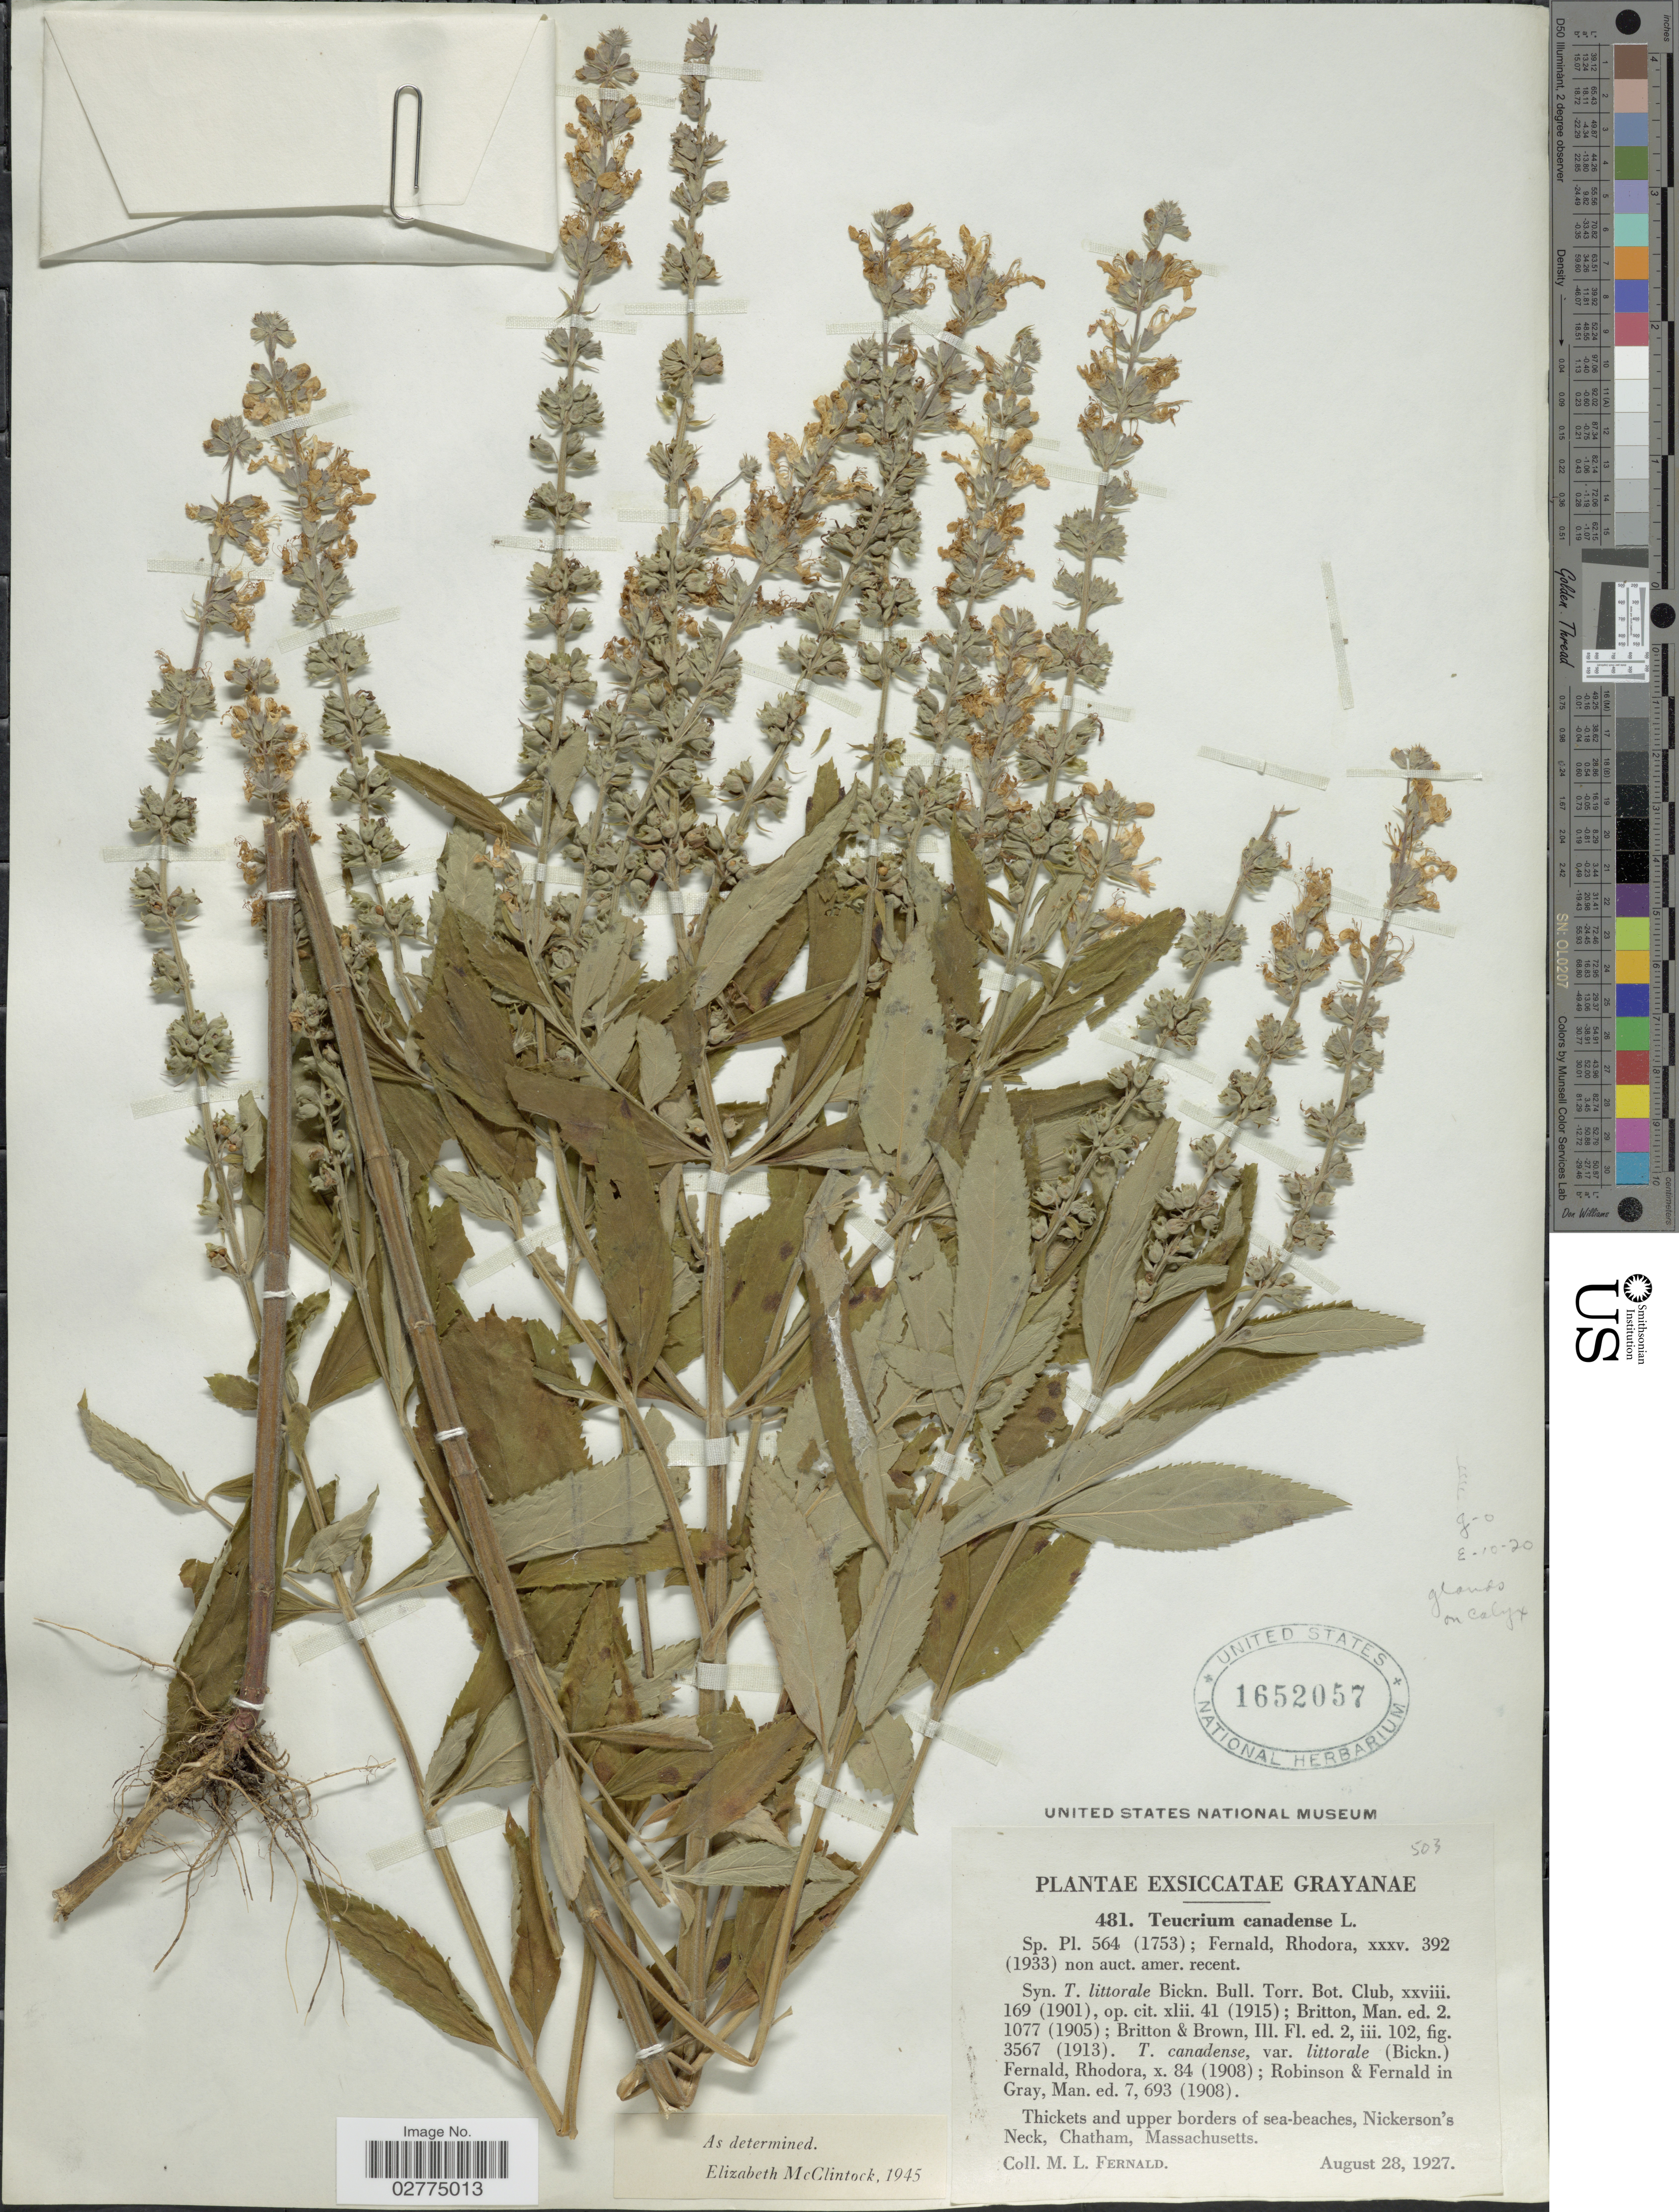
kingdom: Plantae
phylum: Tracheophyta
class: Magnoliopsida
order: Lamiales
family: Lamiaceae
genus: Teucrium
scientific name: Teucrium canadense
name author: L.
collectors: M. L. Fernald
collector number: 481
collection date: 1927-08-28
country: United States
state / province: Massachusetts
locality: Grayanae. Thickets and upper borders of sea-beaches, Nickerson's Neck, Chatham.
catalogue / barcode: US 1652057